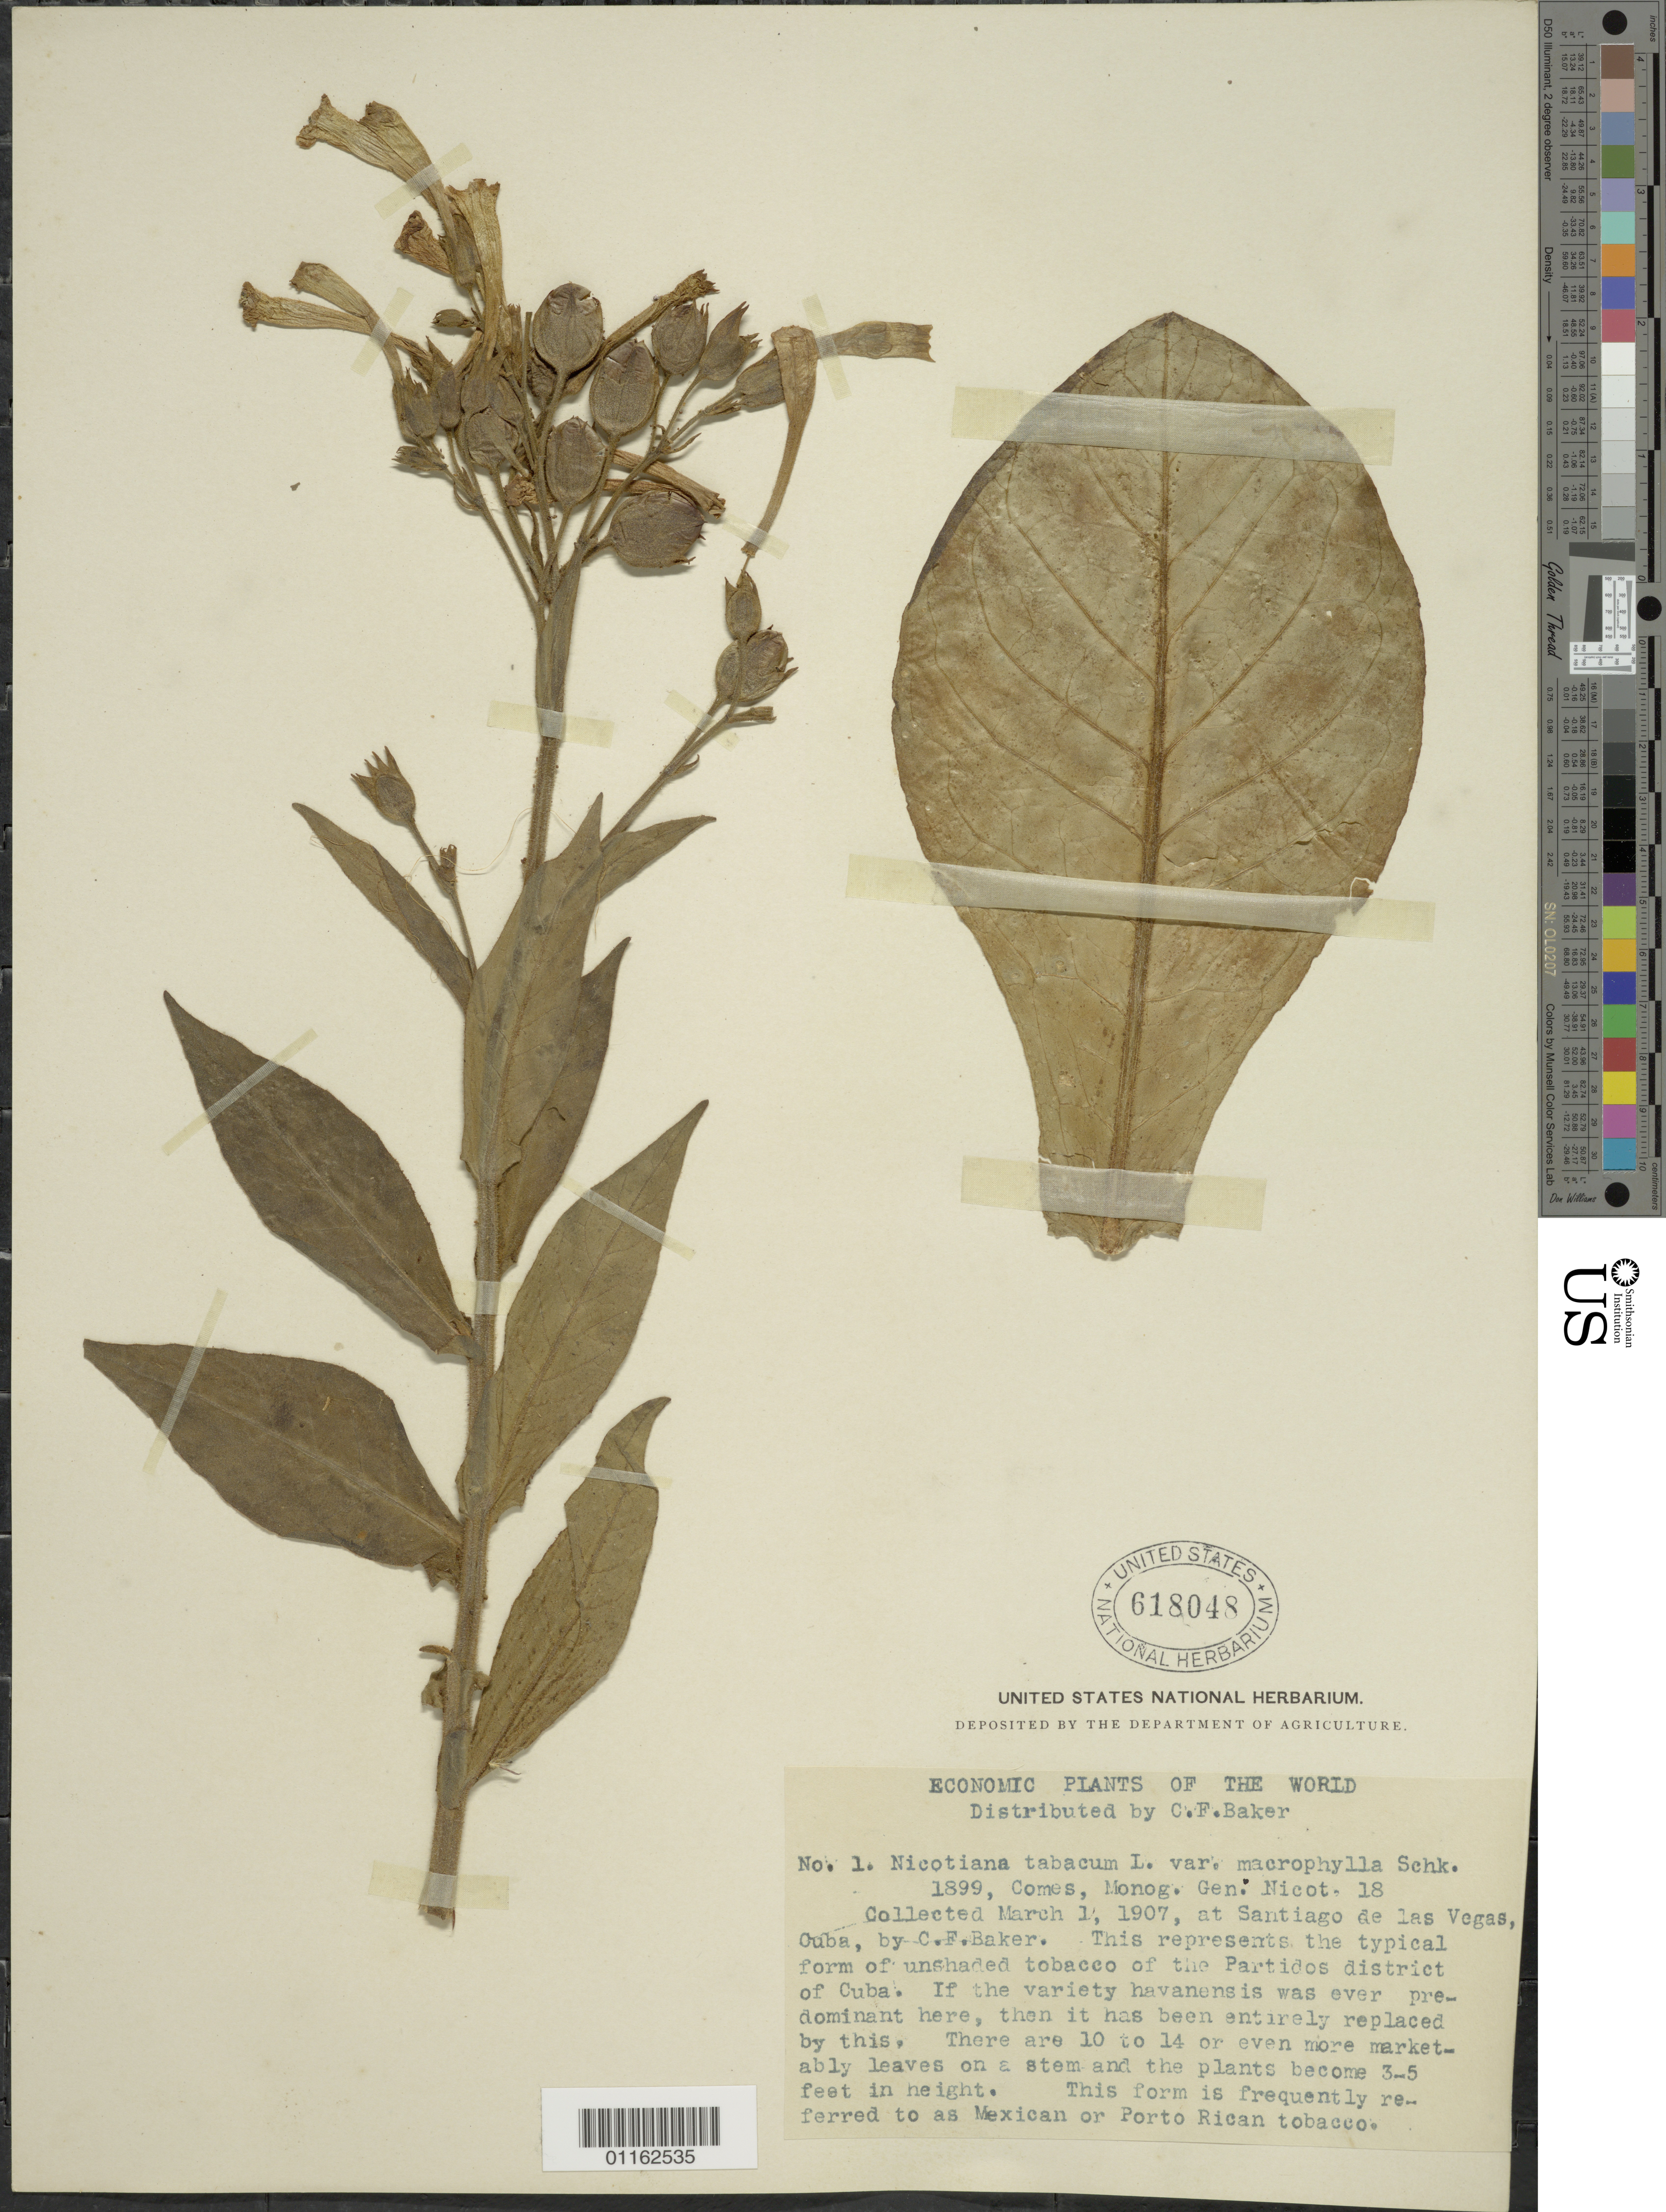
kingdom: Plantae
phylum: Tracheophyta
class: Magnoliopsida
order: Solanales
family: Solanaceae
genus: Nicotiana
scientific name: Nicotiana tabacum var. macrophylla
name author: Schrank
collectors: C. F. Baker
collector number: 1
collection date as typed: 01 Mar 1907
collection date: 1907-03-01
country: Cuba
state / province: La Habana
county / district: Santiago de las Vegas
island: Cuba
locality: Partidos District of Cuba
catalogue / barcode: US 618048